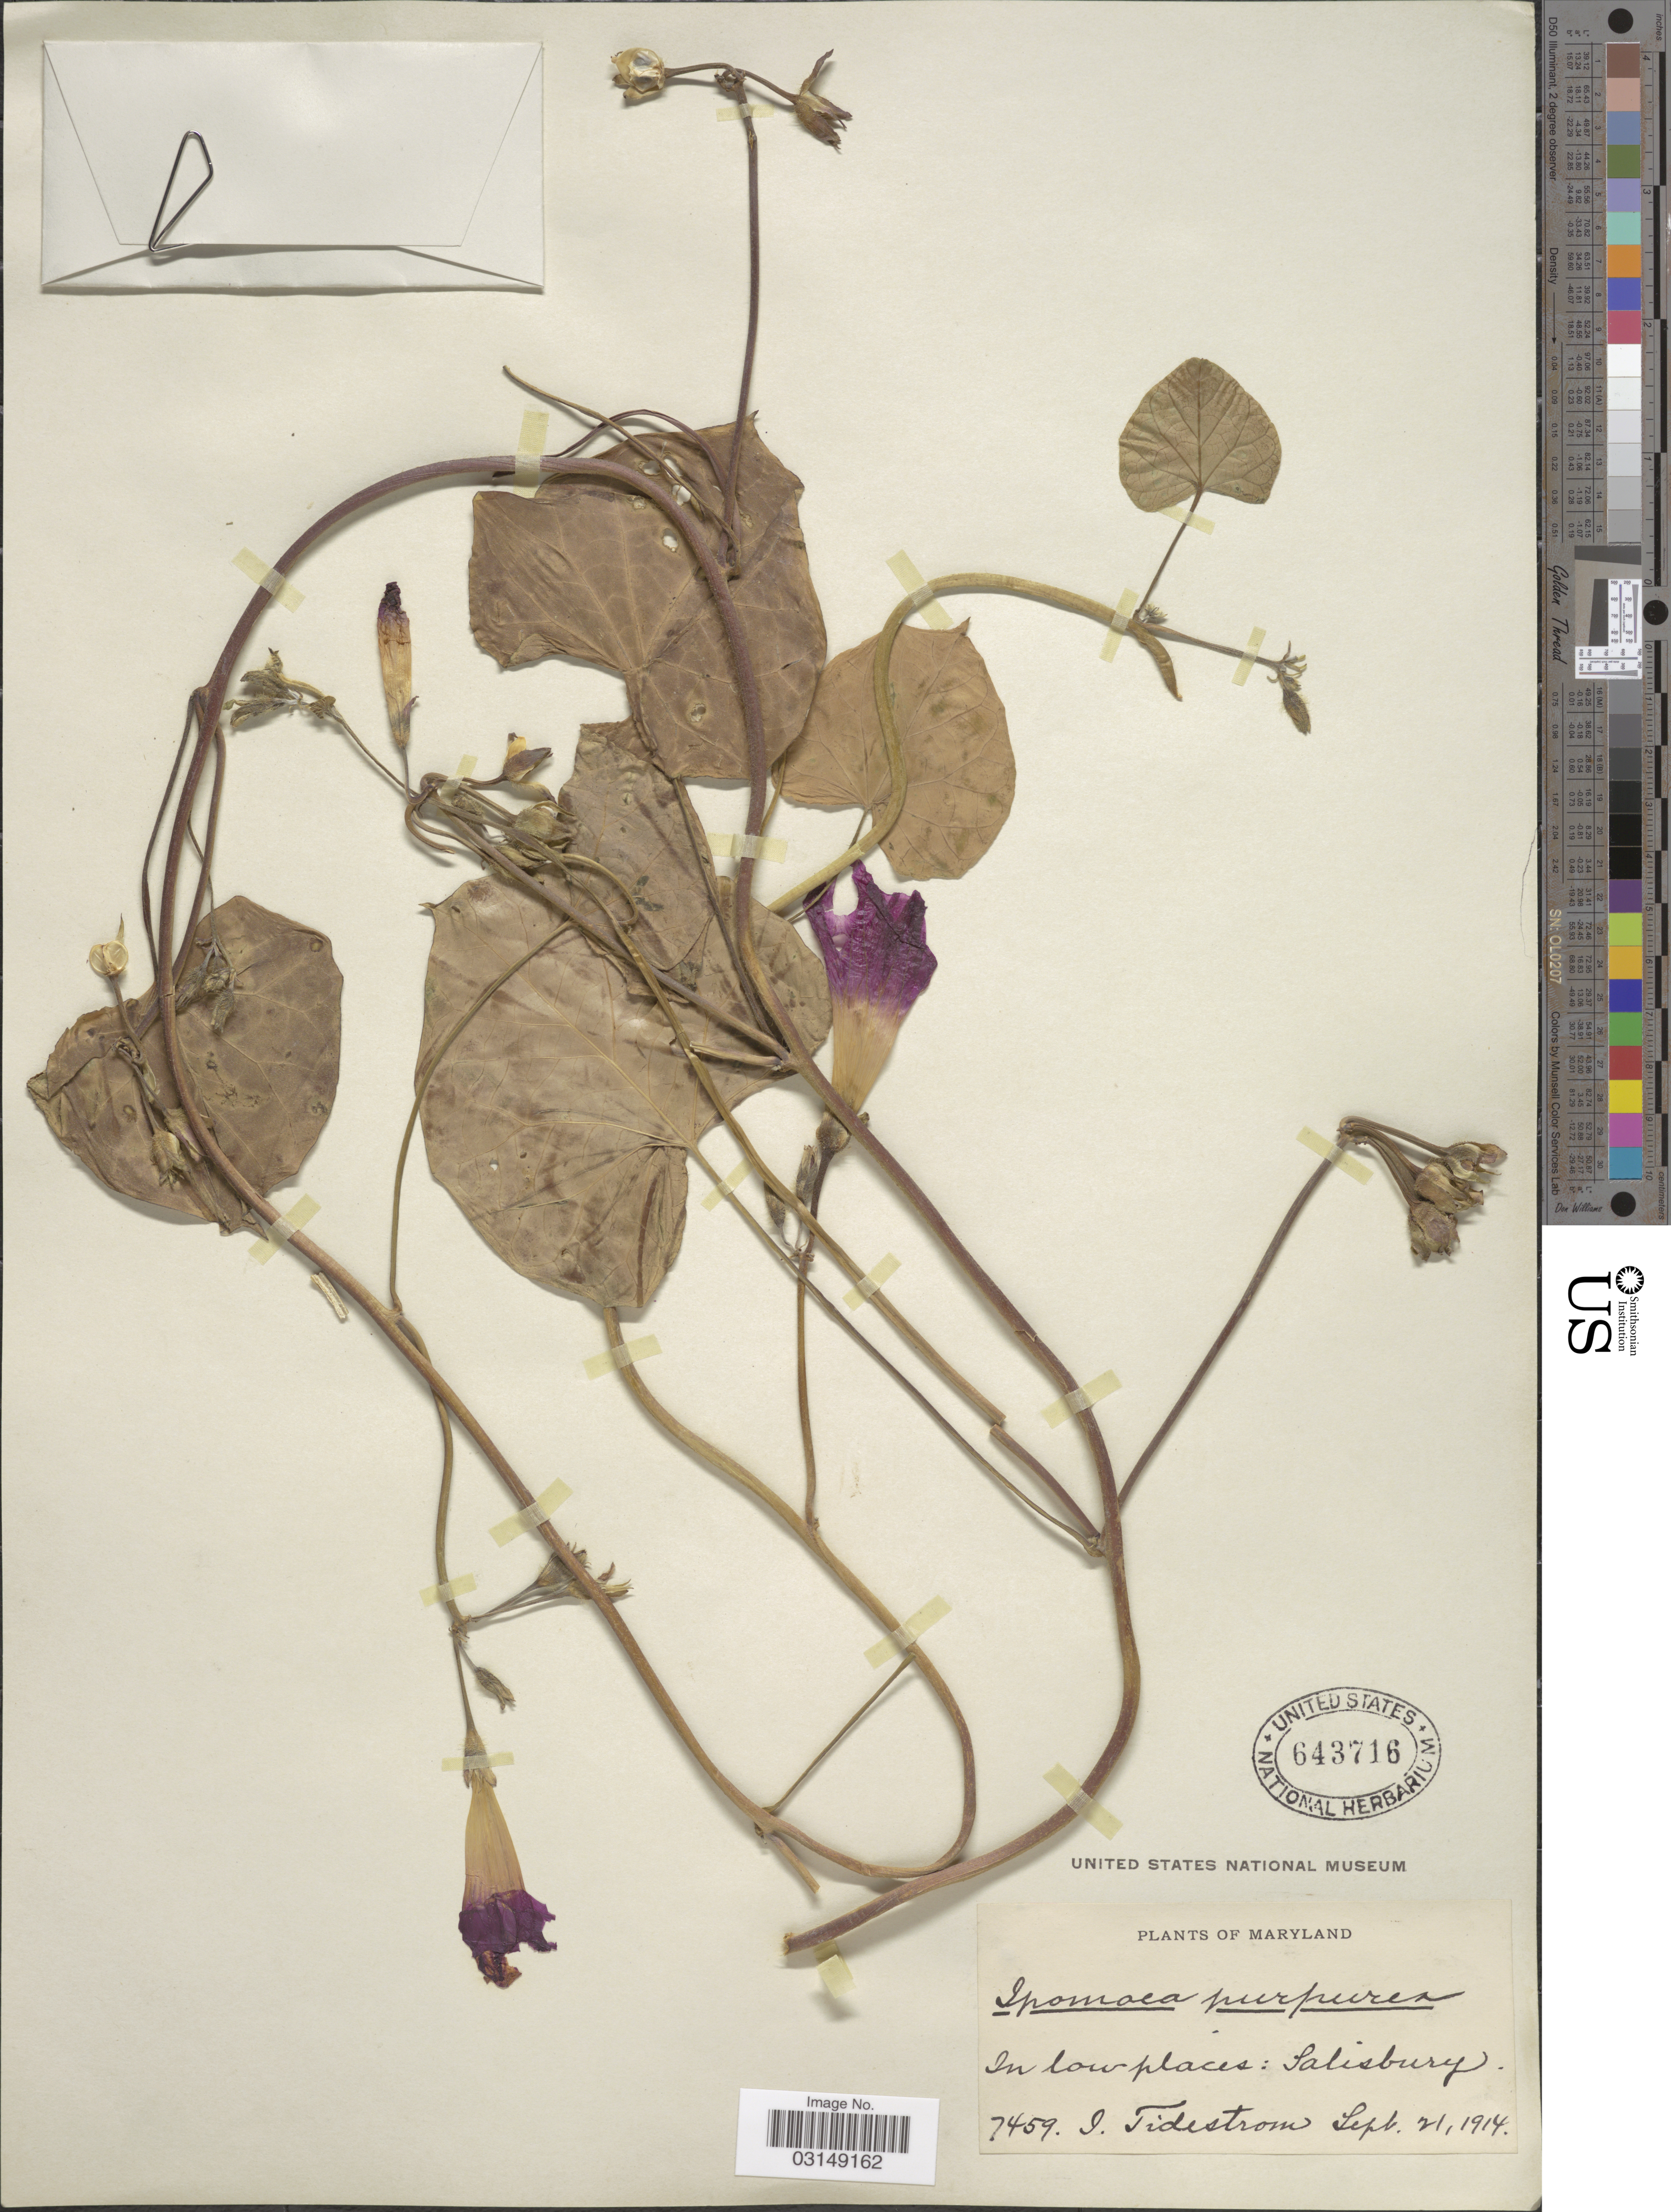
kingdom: Plantae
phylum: Tracheophyta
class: Magnoliopsida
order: Solanales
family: Convolvulaceae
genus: Ipomoea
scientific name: Ipomoea purpurea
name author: (L.) Roth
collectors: I. F. Tidestrom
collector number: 7459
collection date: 1914-09-21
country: United States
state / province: Maryland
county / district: Wicomico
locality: Salisbury.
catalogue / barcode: US 643716